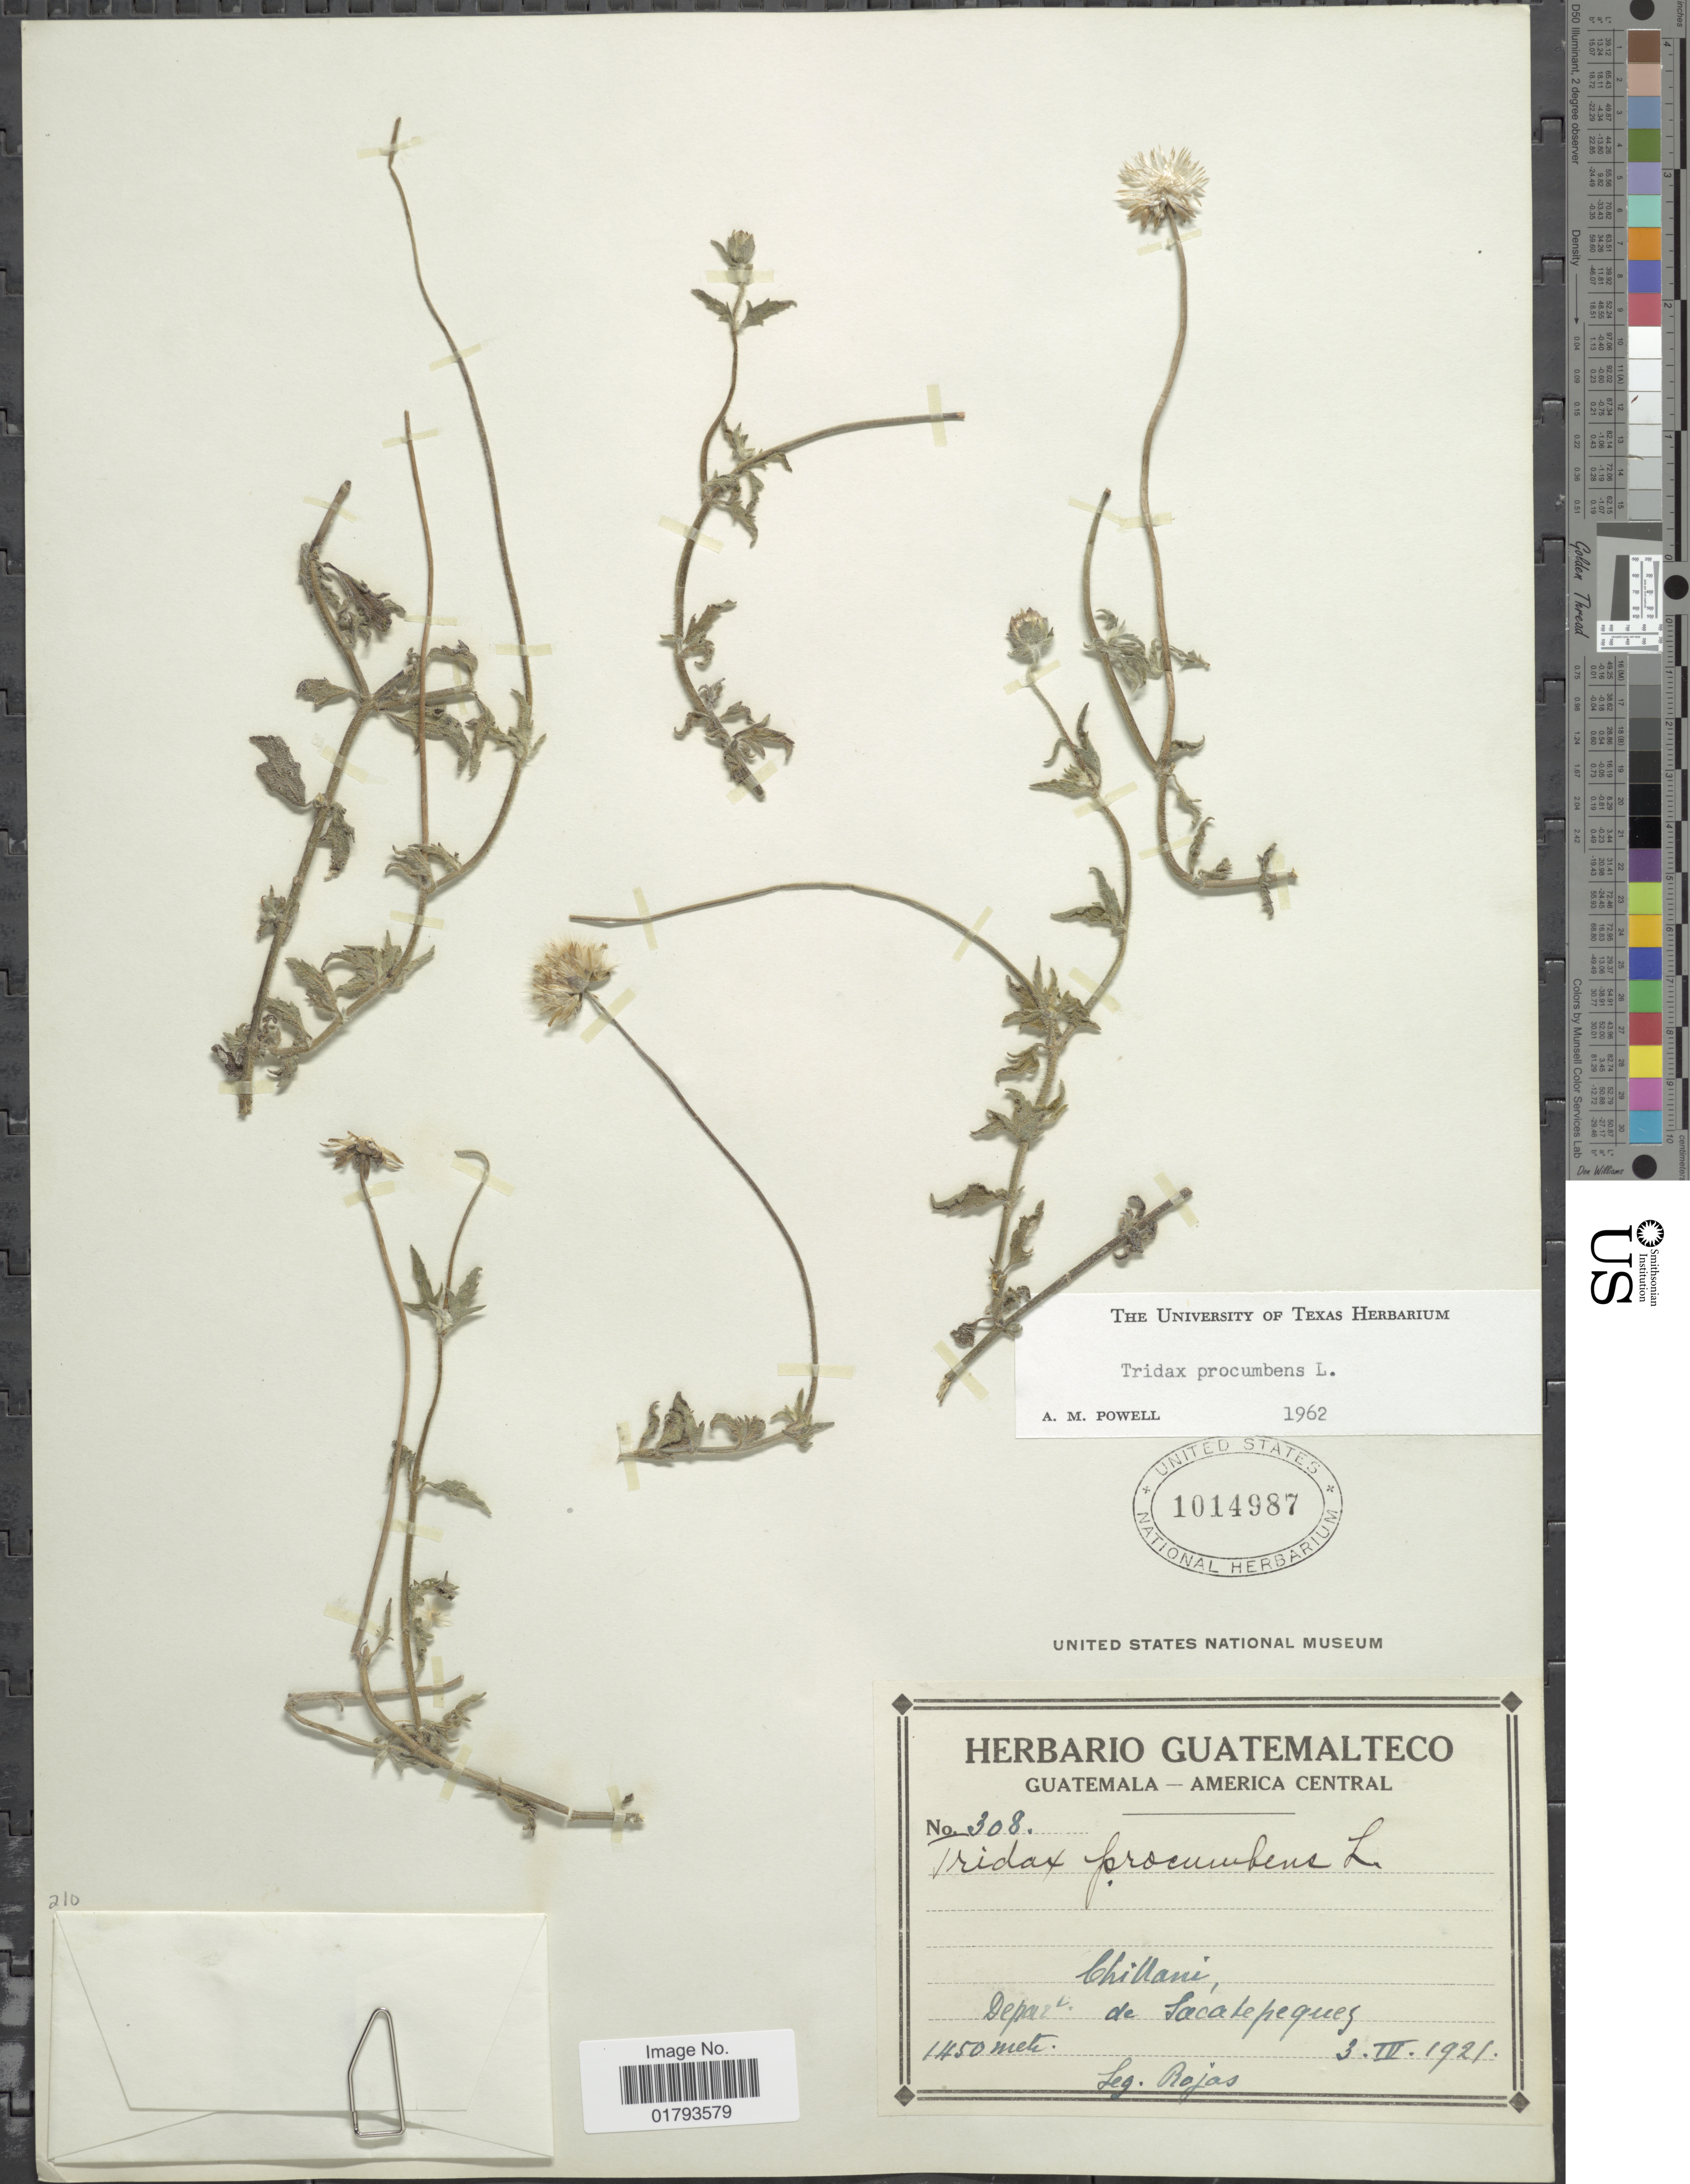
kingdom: Plantae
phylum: Tracheophyta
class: Magnoliopsida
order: Asterales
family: Asteraceae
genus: Tridax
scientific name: Tridax procumbens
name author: L.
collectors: Rojas, --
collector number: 308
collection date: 1921-04-03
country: Guatemala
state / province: Sacatepéquez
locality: Depart de. Sacatepequez.Chillani.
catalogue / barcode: US 1014987